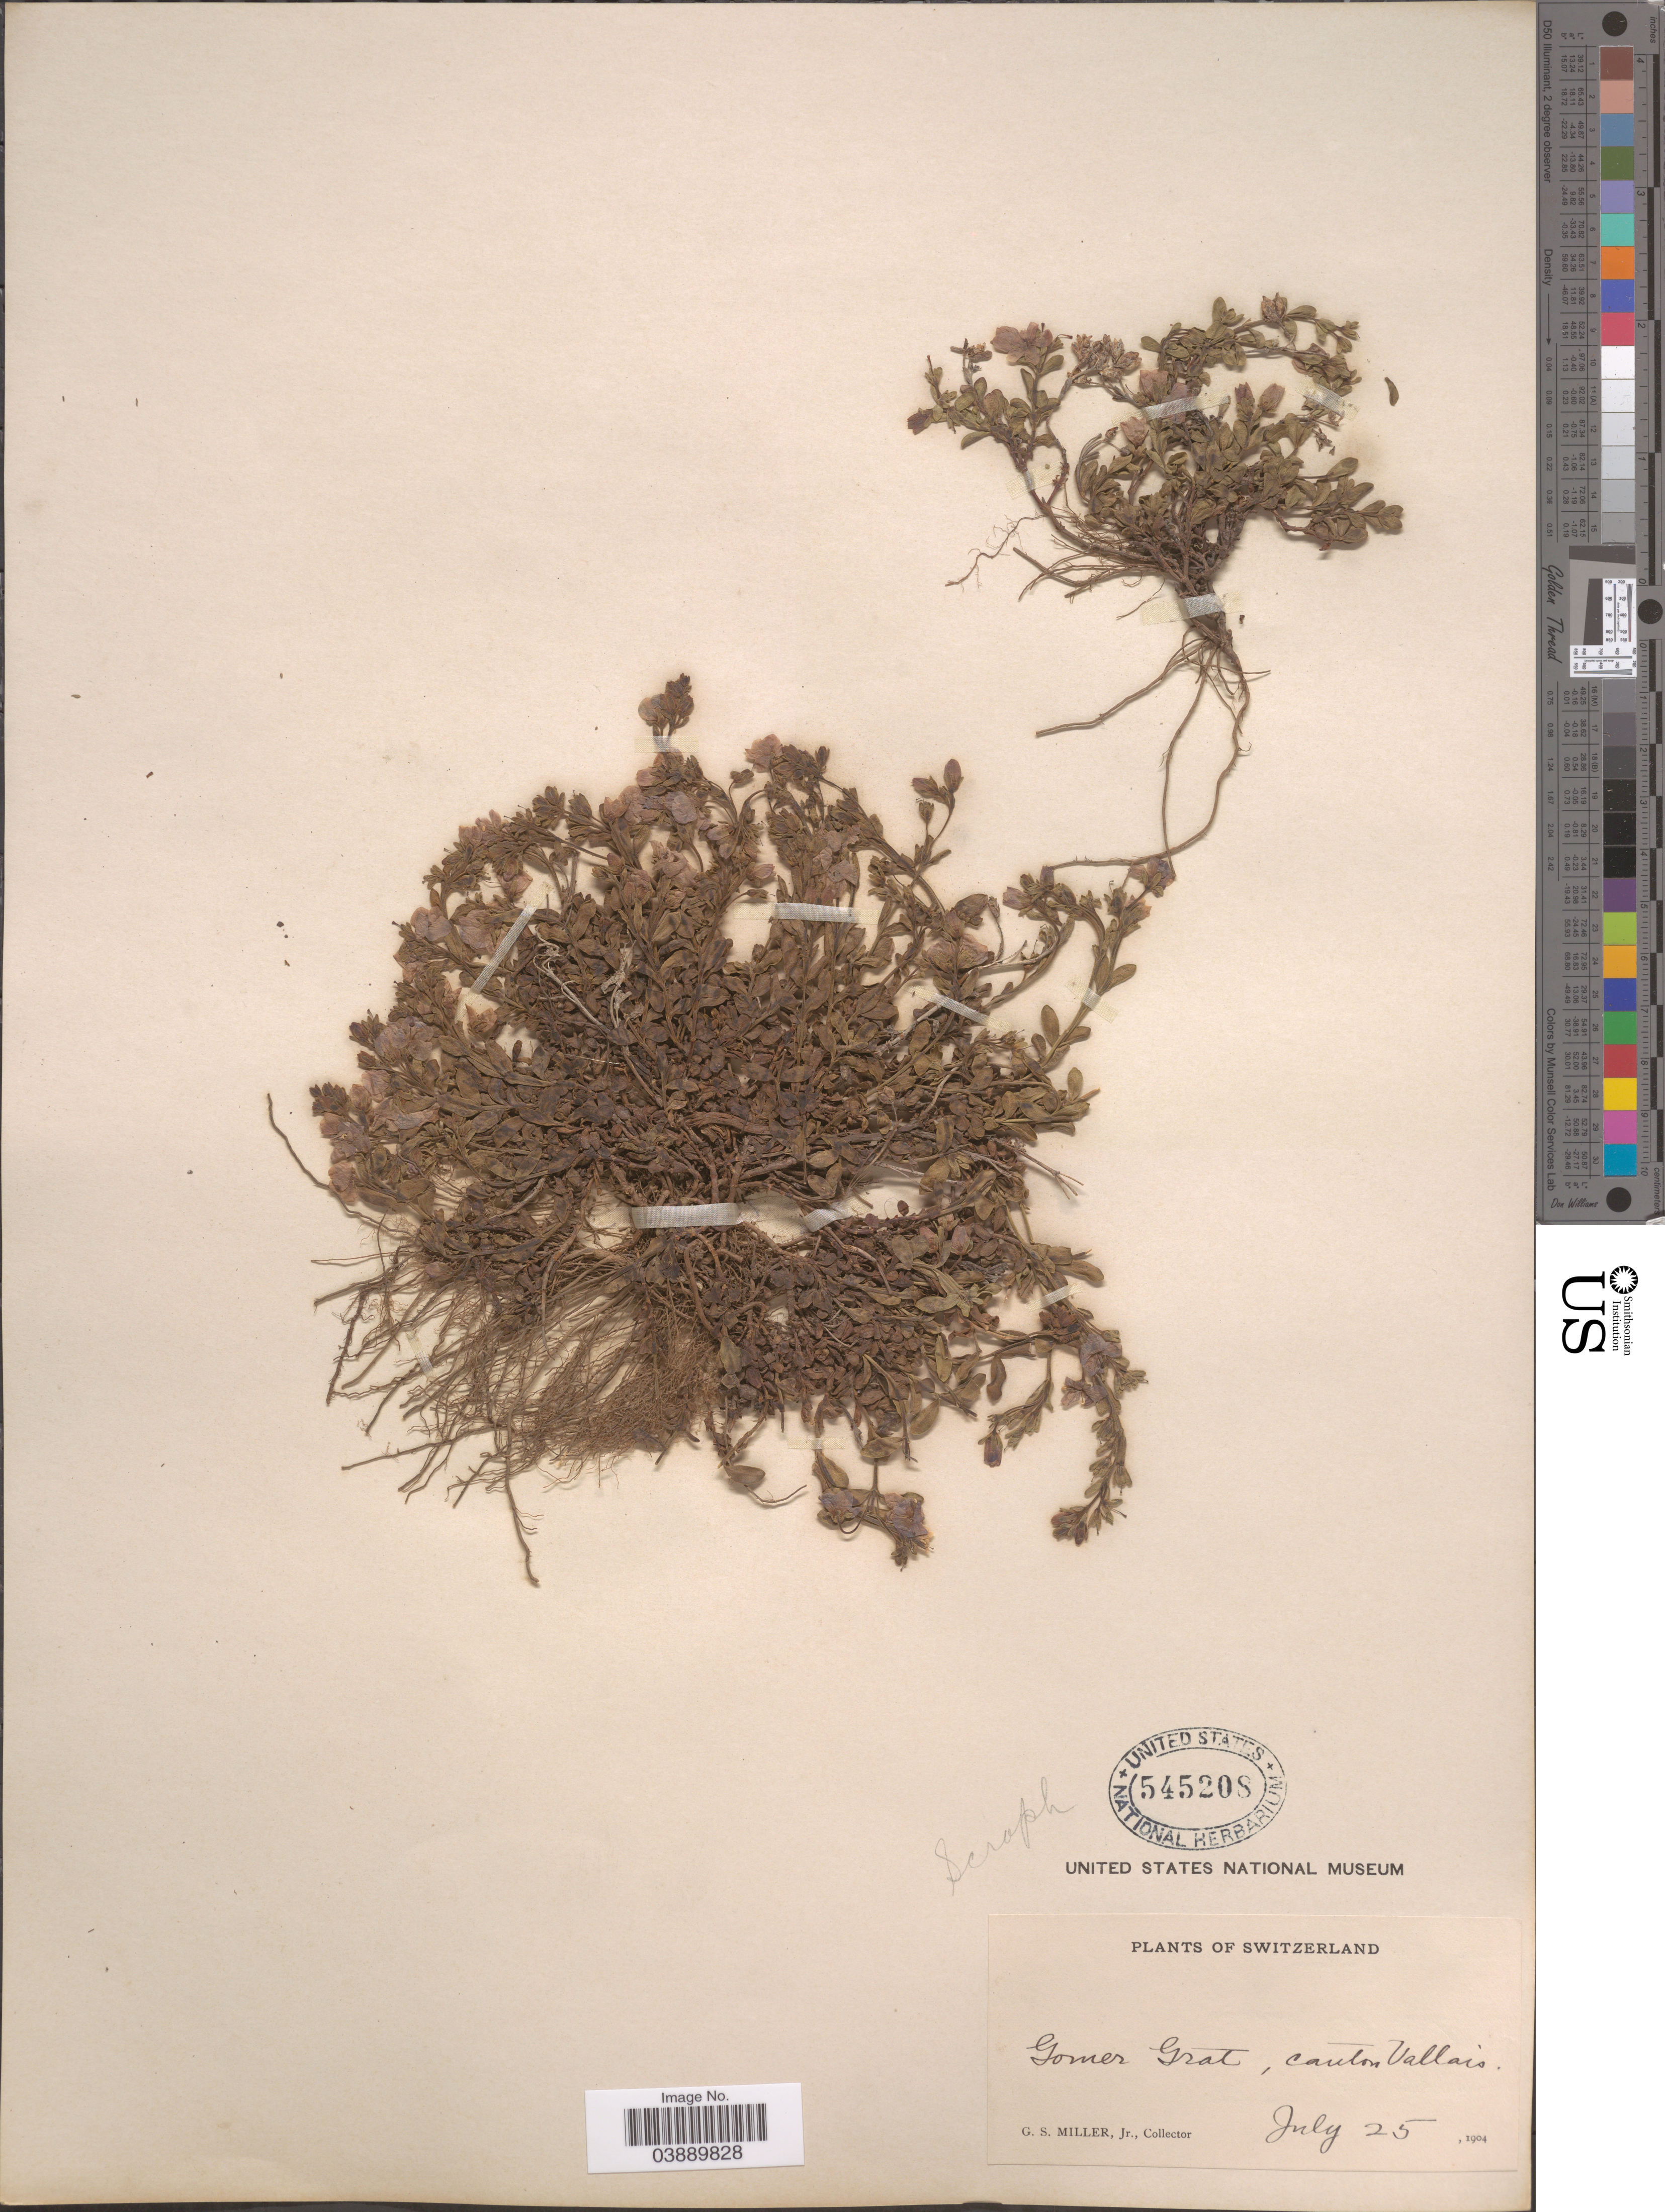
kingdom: Plantae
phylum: Tracheophyta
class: Magnoliopsida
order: Lamiales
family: Plantaginaceae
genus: Veronica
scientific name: Veronica fruticans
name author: Jacq.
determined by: Albach, Dirk C.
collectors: G. S. Miller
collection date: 1904-07-25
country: Switzerland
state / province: Valais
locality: Gomer Grat, canton Vallais.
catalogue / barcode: US 545208